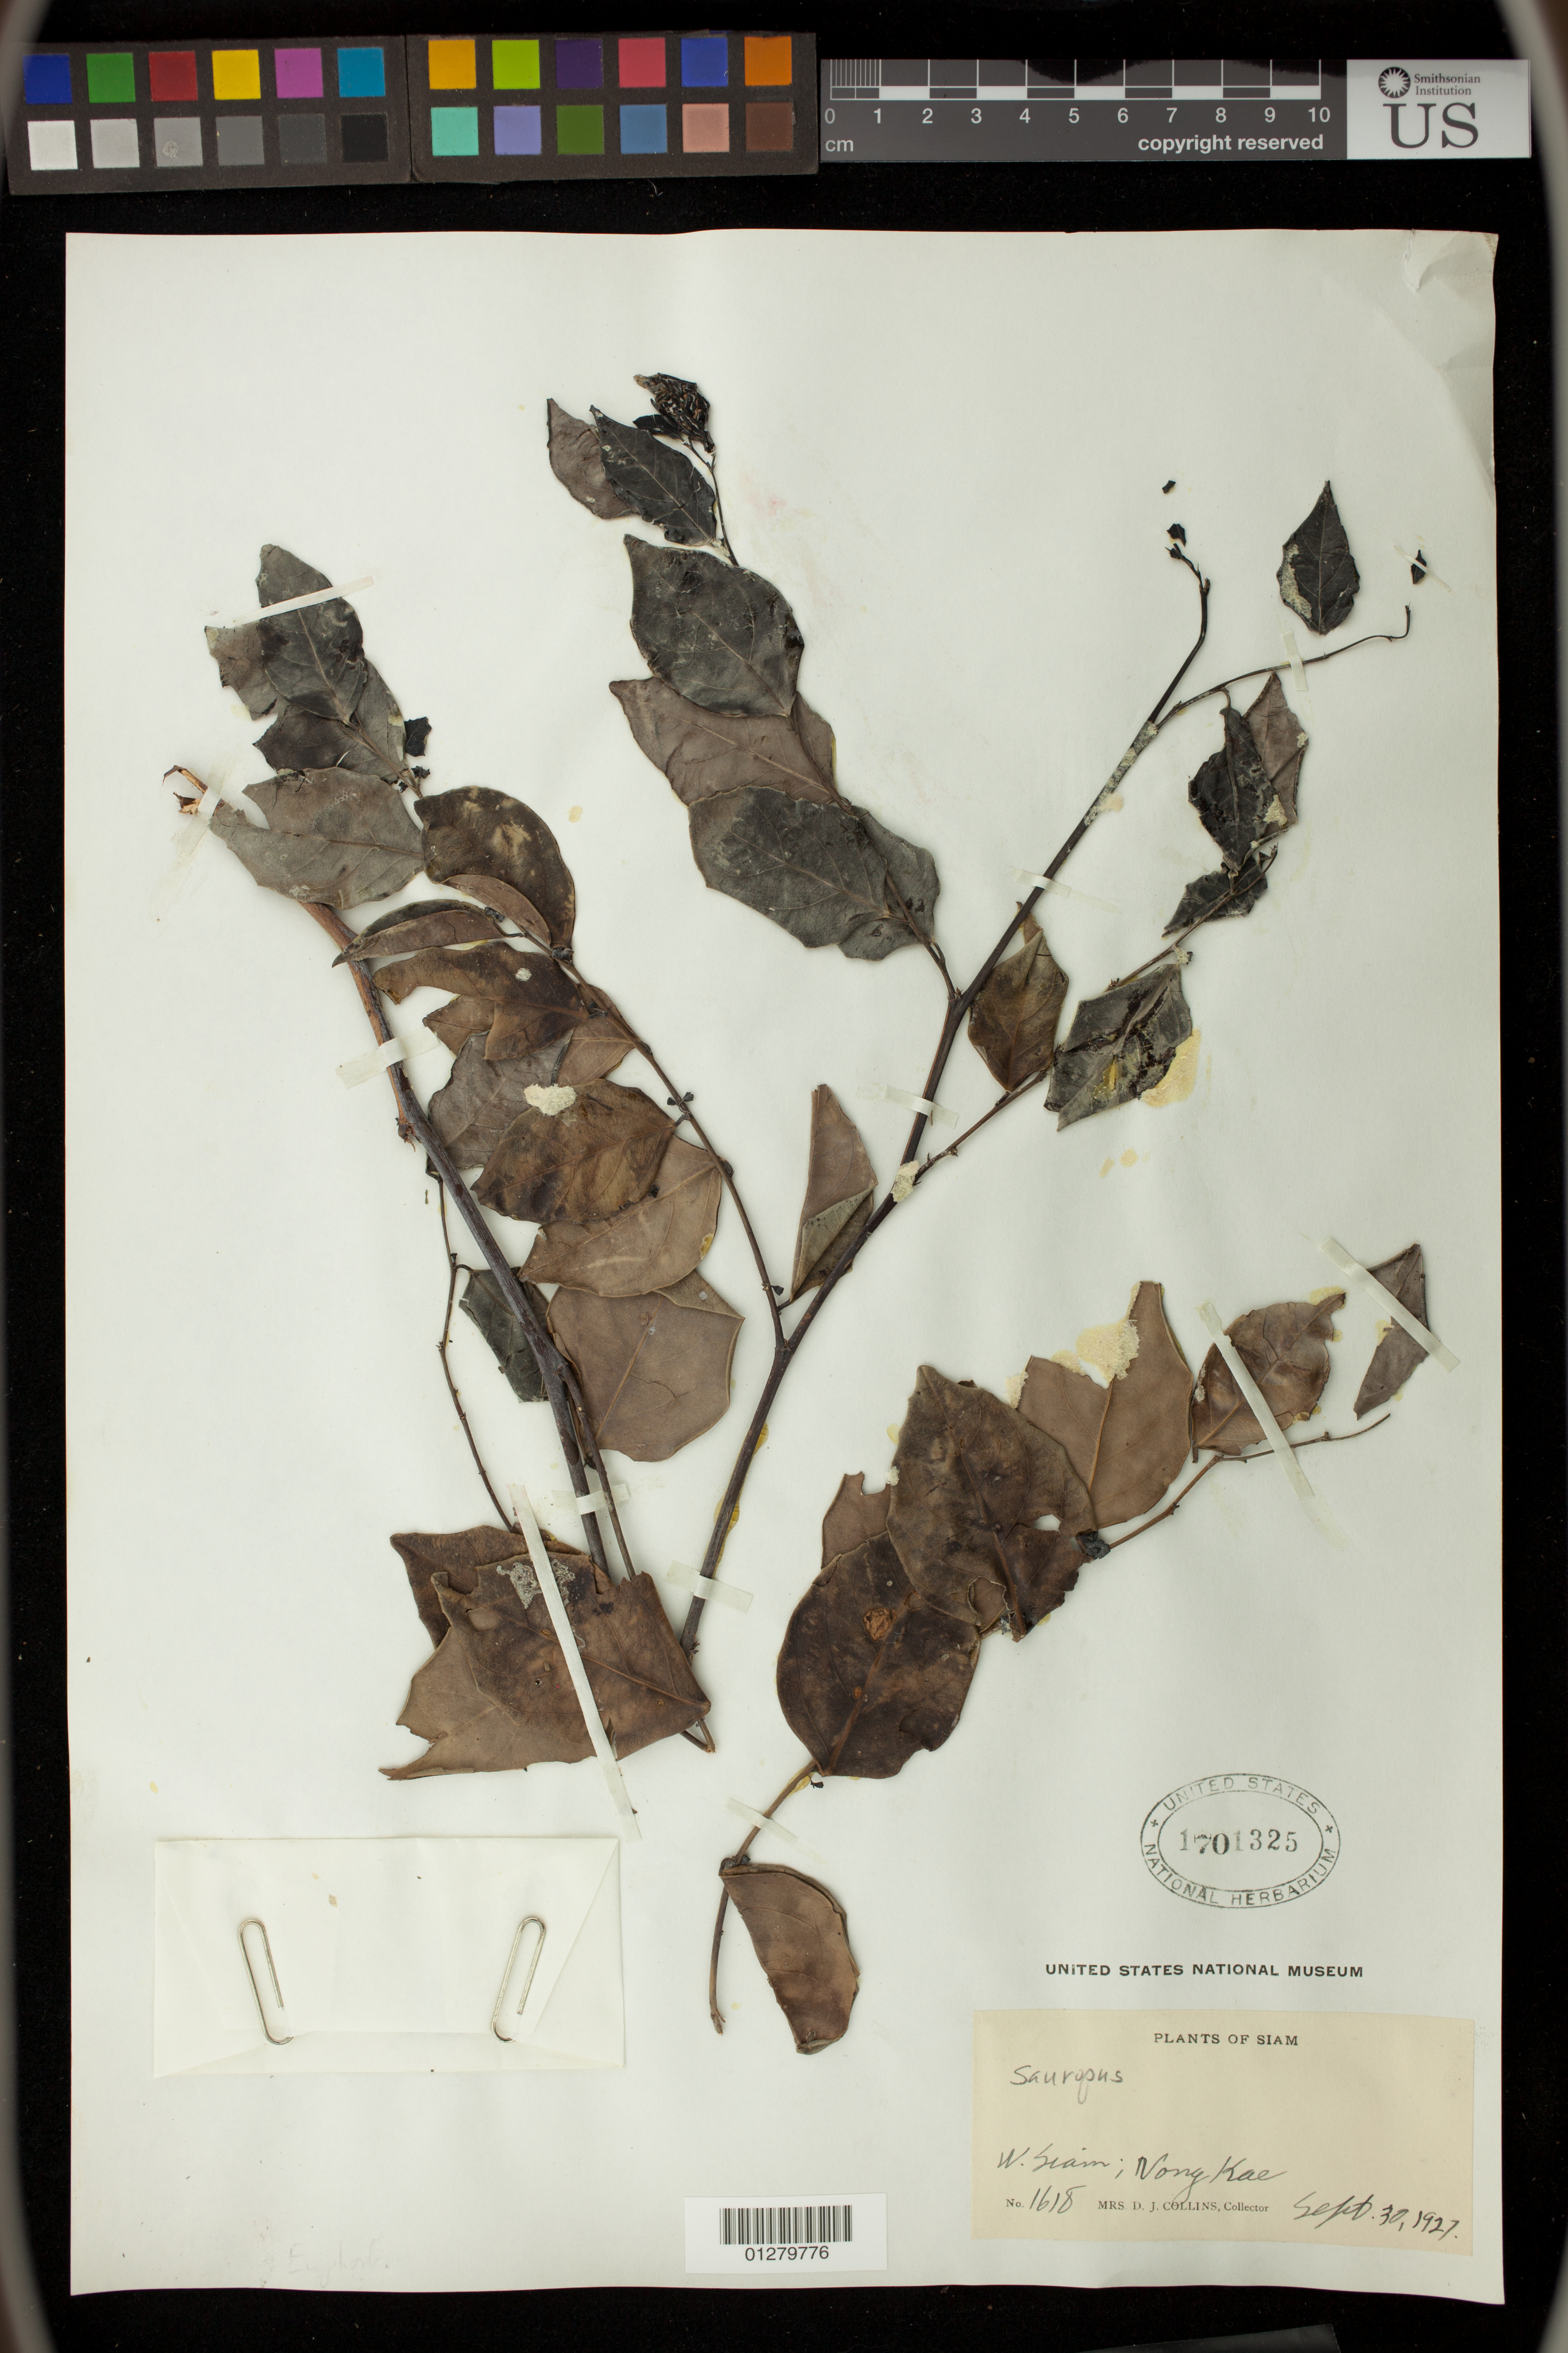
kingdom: Plantae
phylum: Tracheophyta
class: Magnoliopsida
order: Malpighiales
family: Phyllanthaceae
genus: Sauropus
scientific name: Sauropus sp.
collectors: Mrs. D. J. Collins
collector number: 1618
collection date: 1927-09-30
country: Thailand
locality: W. Siam, Nong Kae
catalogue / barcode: US 1701325